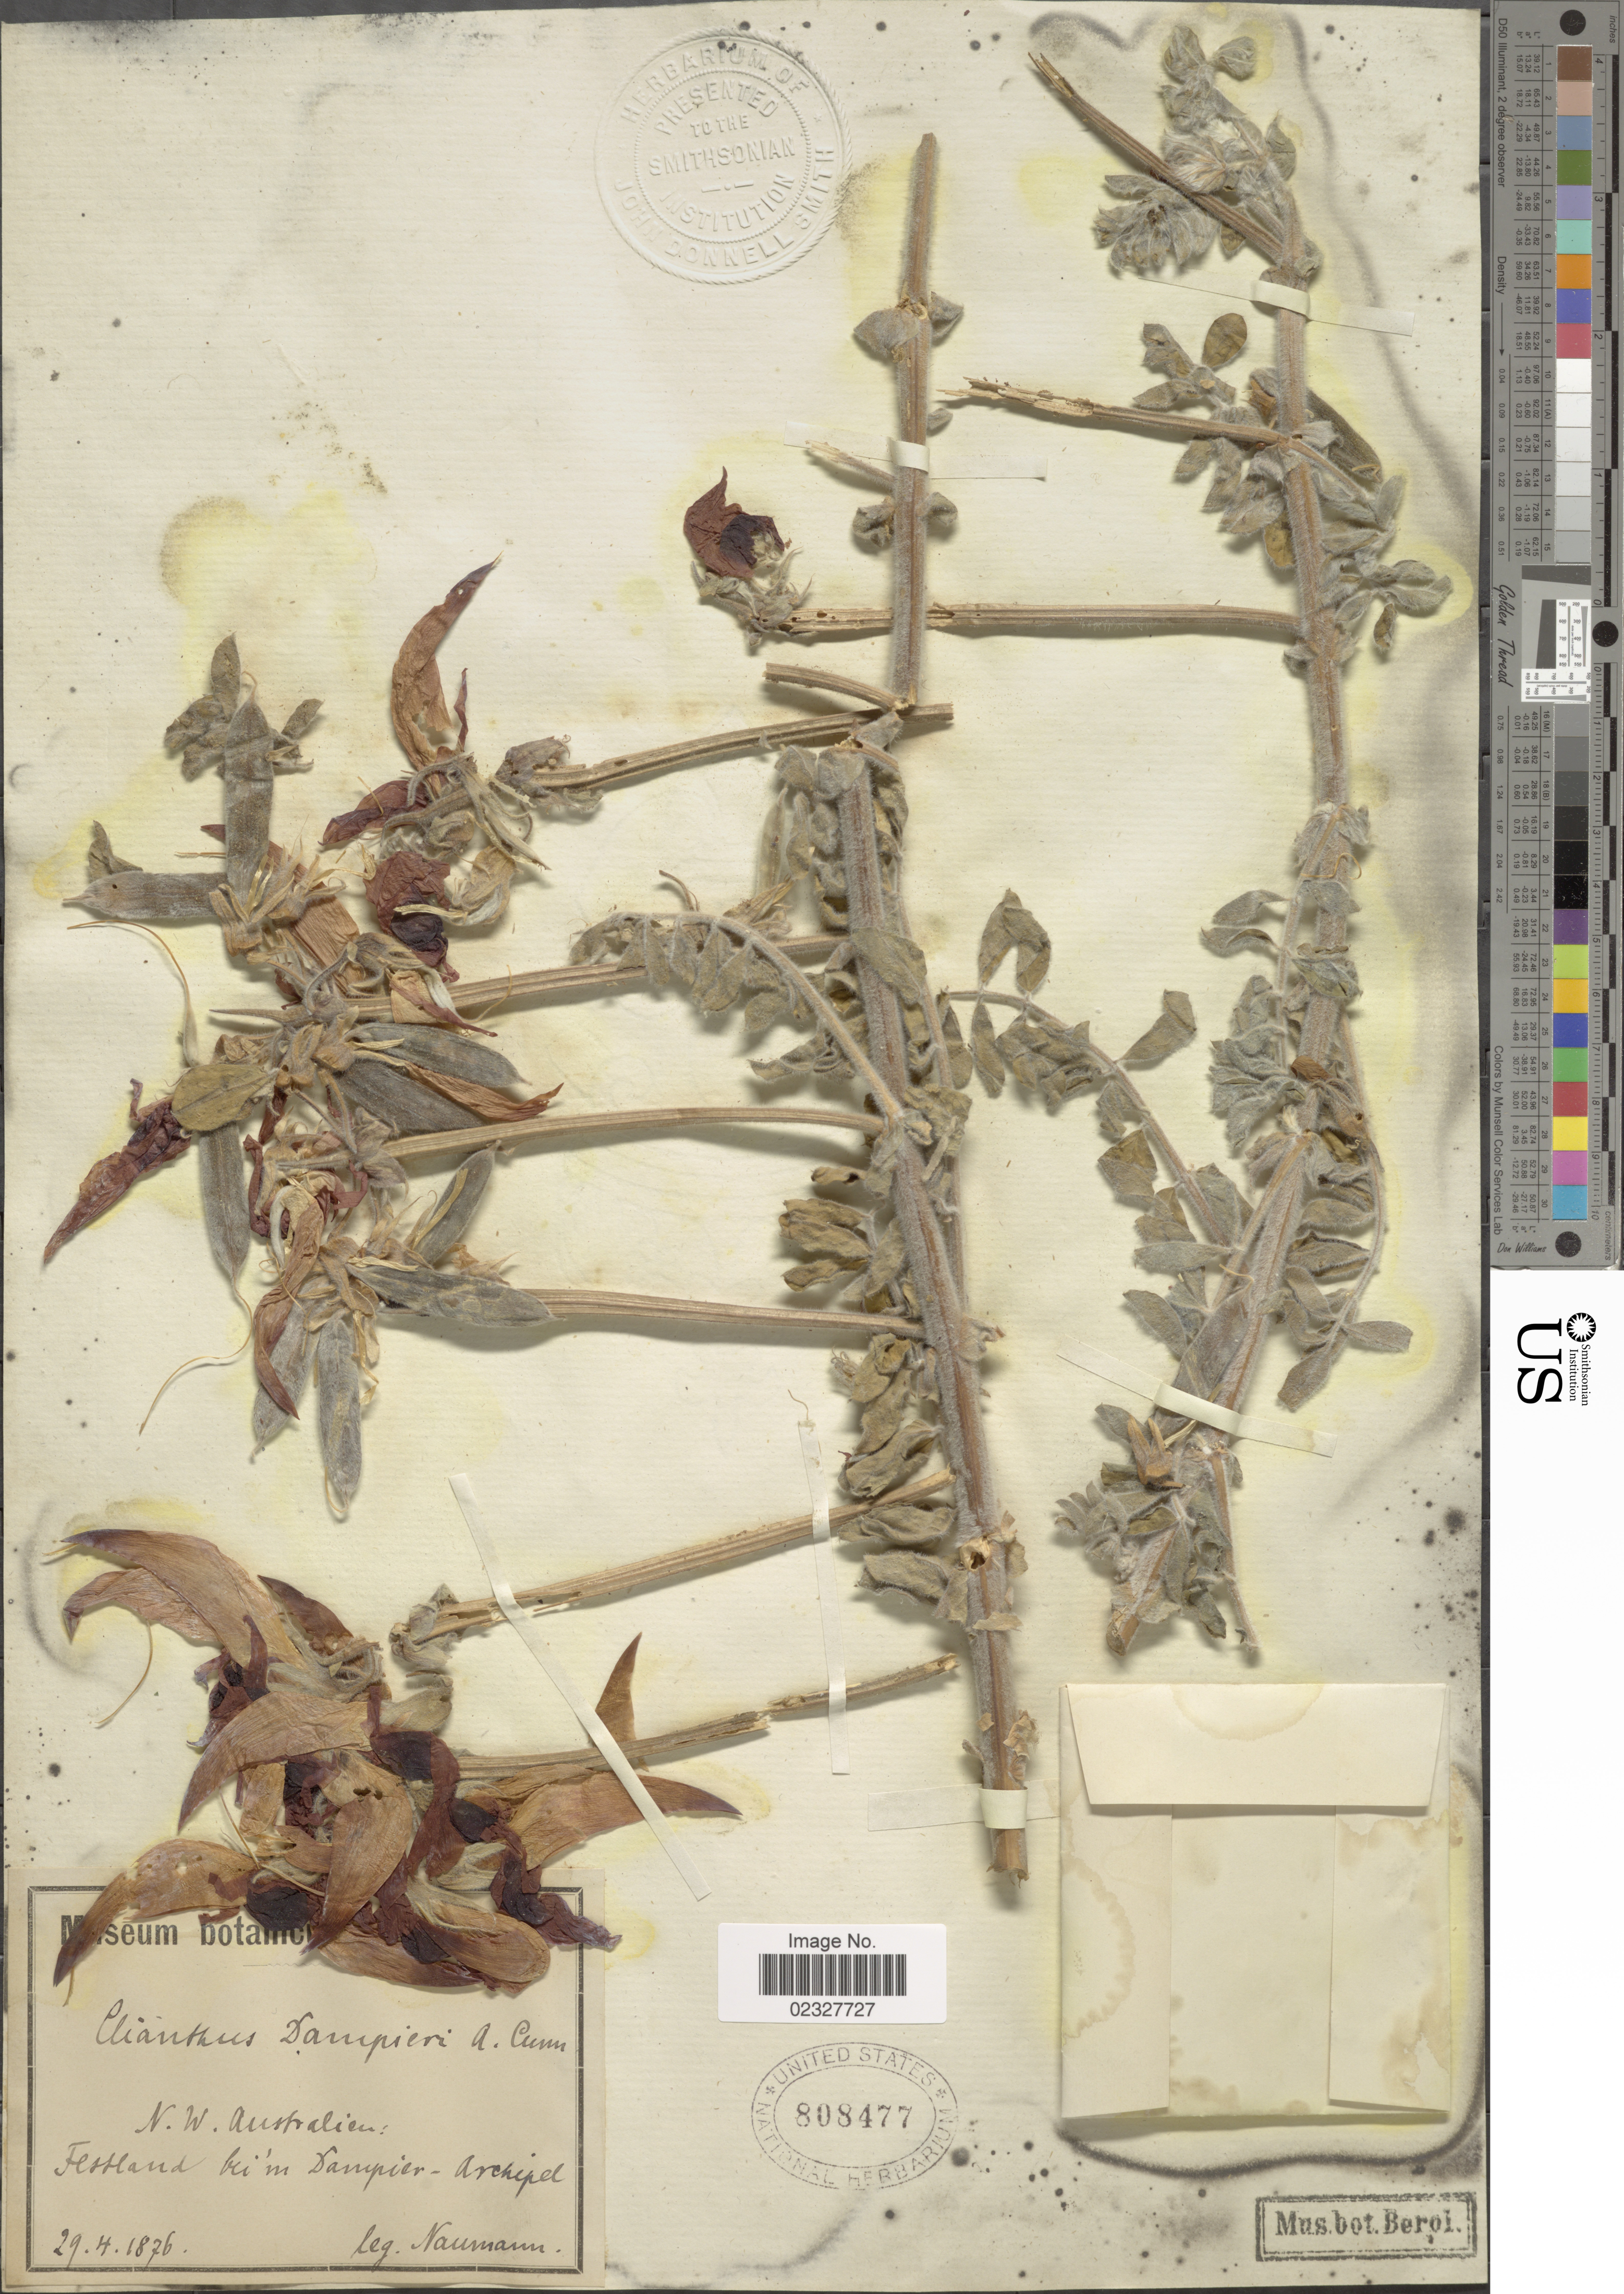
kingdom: Plantae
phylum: Tracheophyta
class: Magnoliopsida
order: Fabales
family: Fabaceae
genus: Clianthus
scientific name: Clianthus formosus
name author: (G. Don) Ford & Vickery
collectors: -. Naumann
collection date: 1876-04-29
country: Australia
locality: N.W. Australien Festland bei 'm Dampien - Archipel.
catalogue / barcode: US 808477